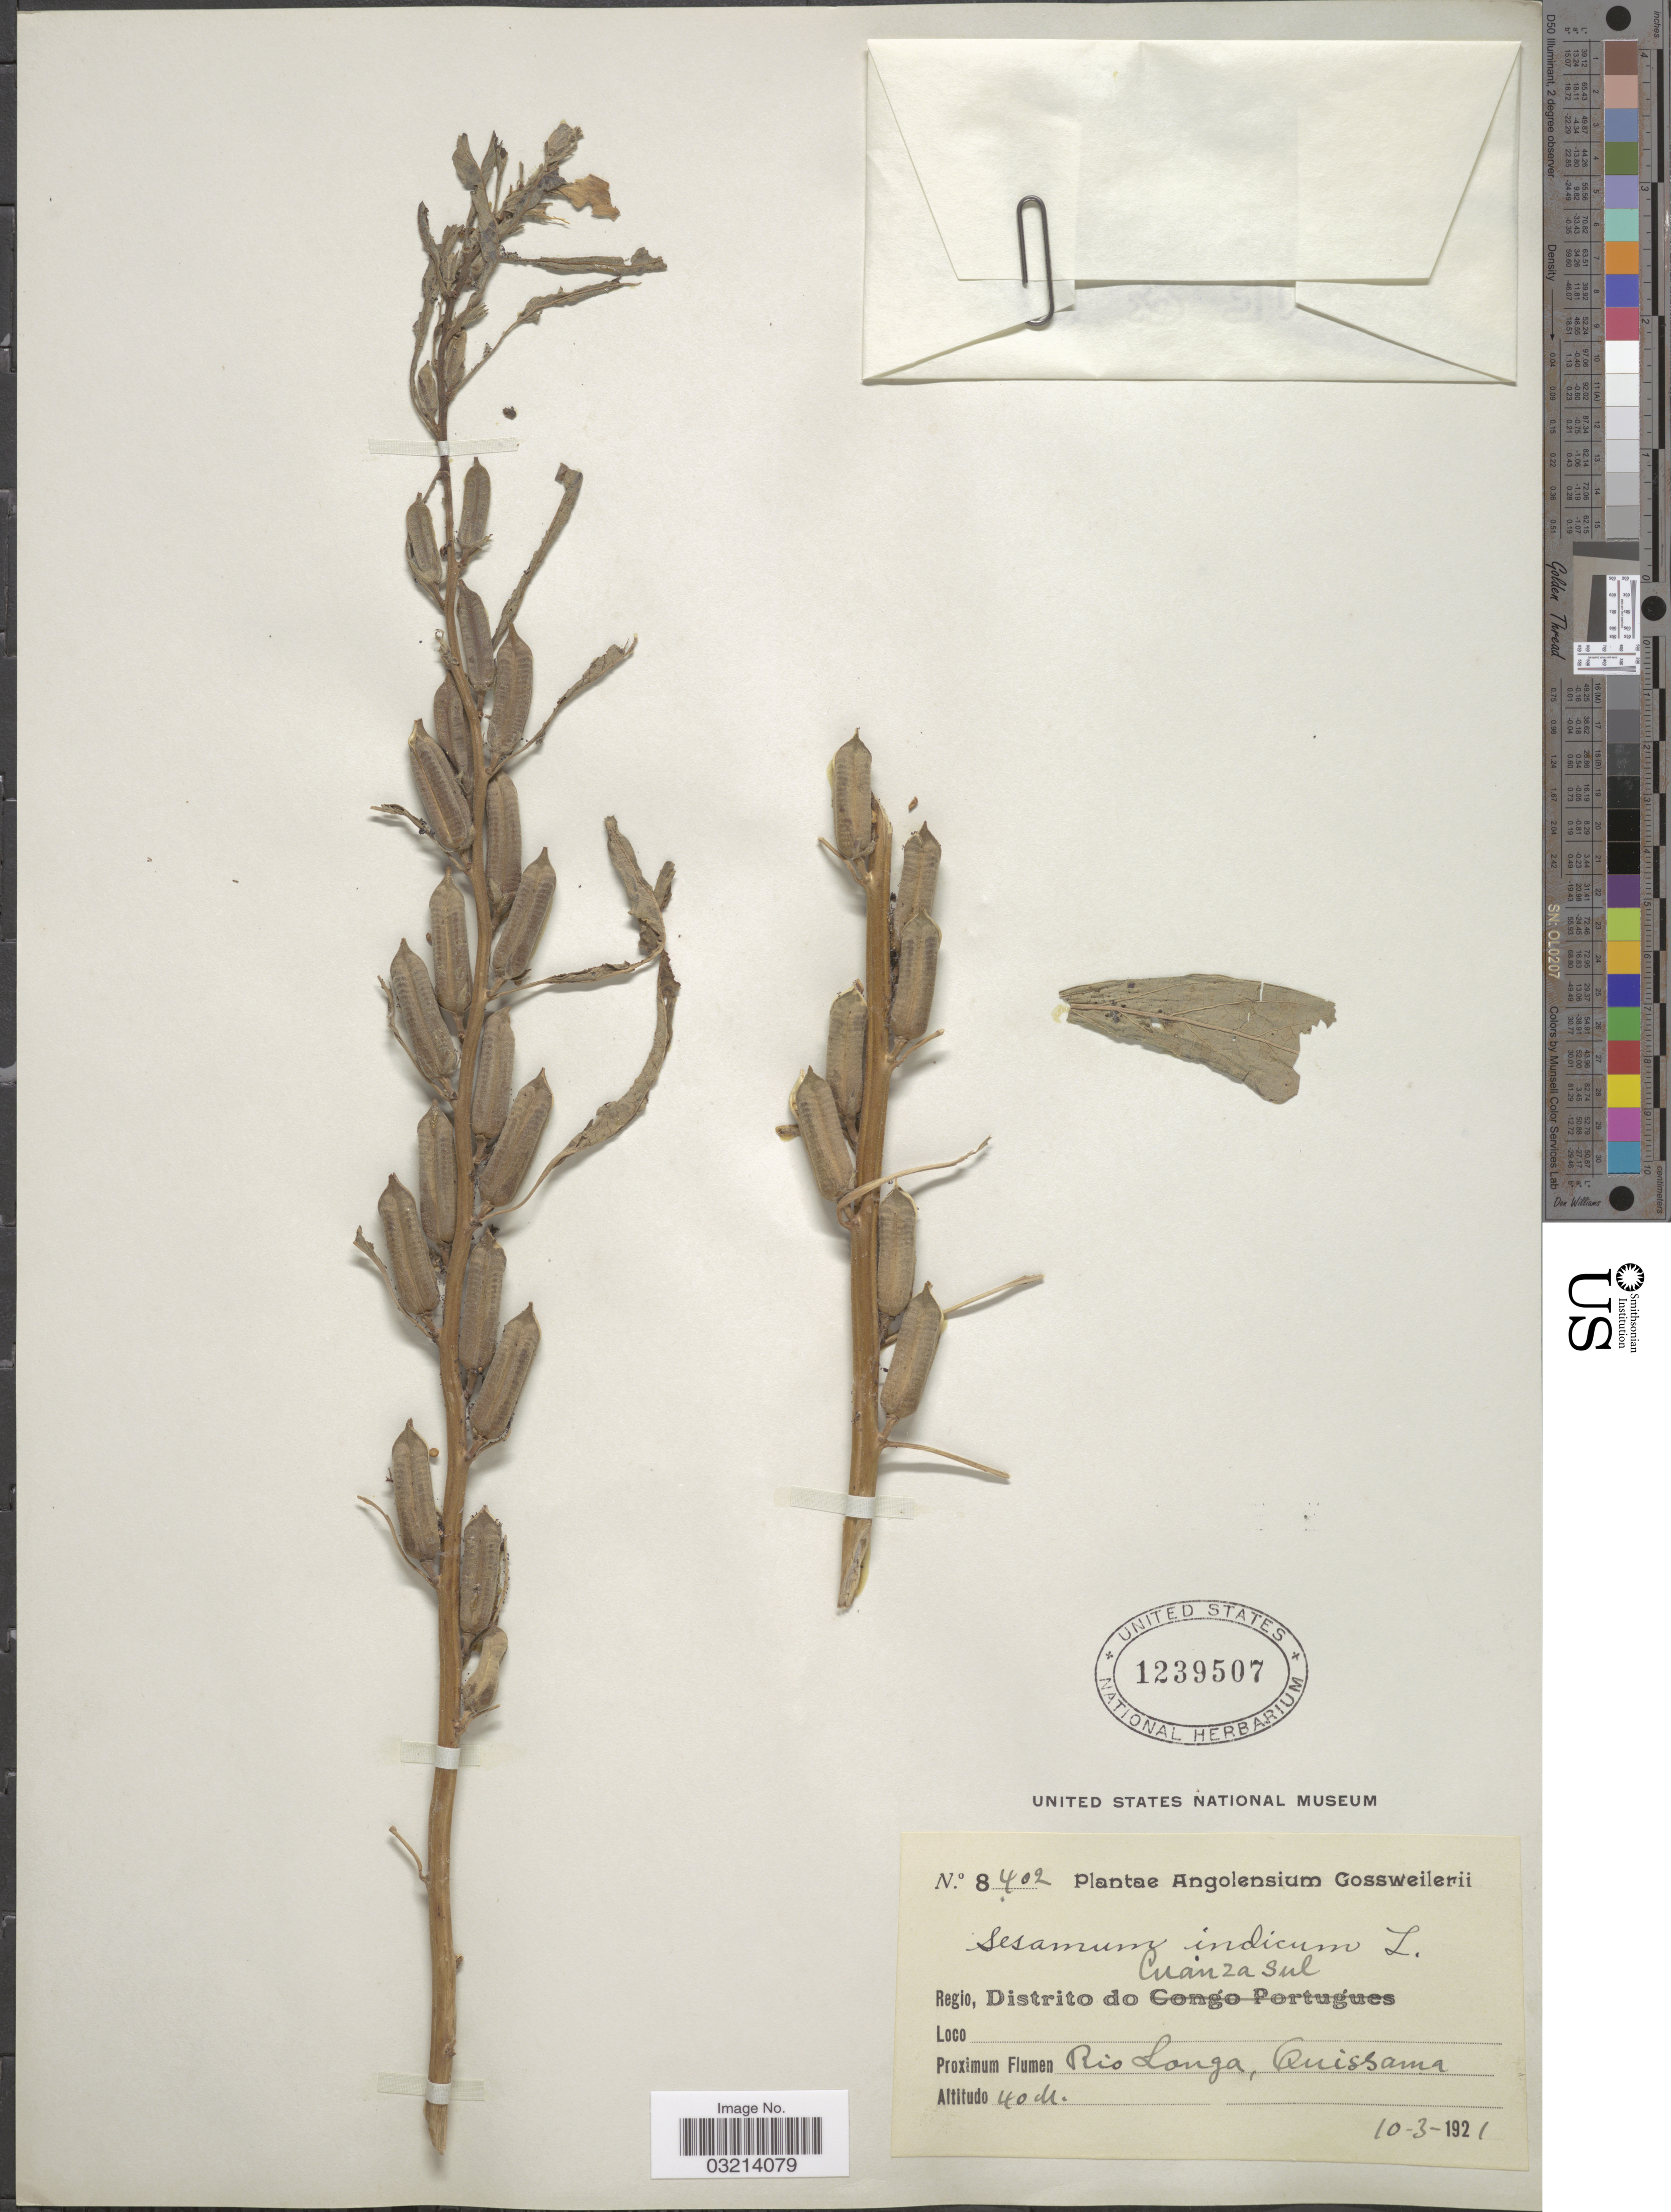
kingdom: Plantae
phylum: Tracheophyta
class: Magnoliopsida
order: Lamiales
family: Pedaliaceae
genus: Sesamum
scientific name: Sesamum indicum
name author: L.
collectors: -. Gossweiler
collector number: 8402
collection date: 1921-03-10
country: Angola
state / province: Cuanza Sul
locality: Regio, Distrito do Cuanza Sul. Proximum Flumen Rio Longa, Quissama.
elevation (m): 40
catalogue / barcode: US 1239507